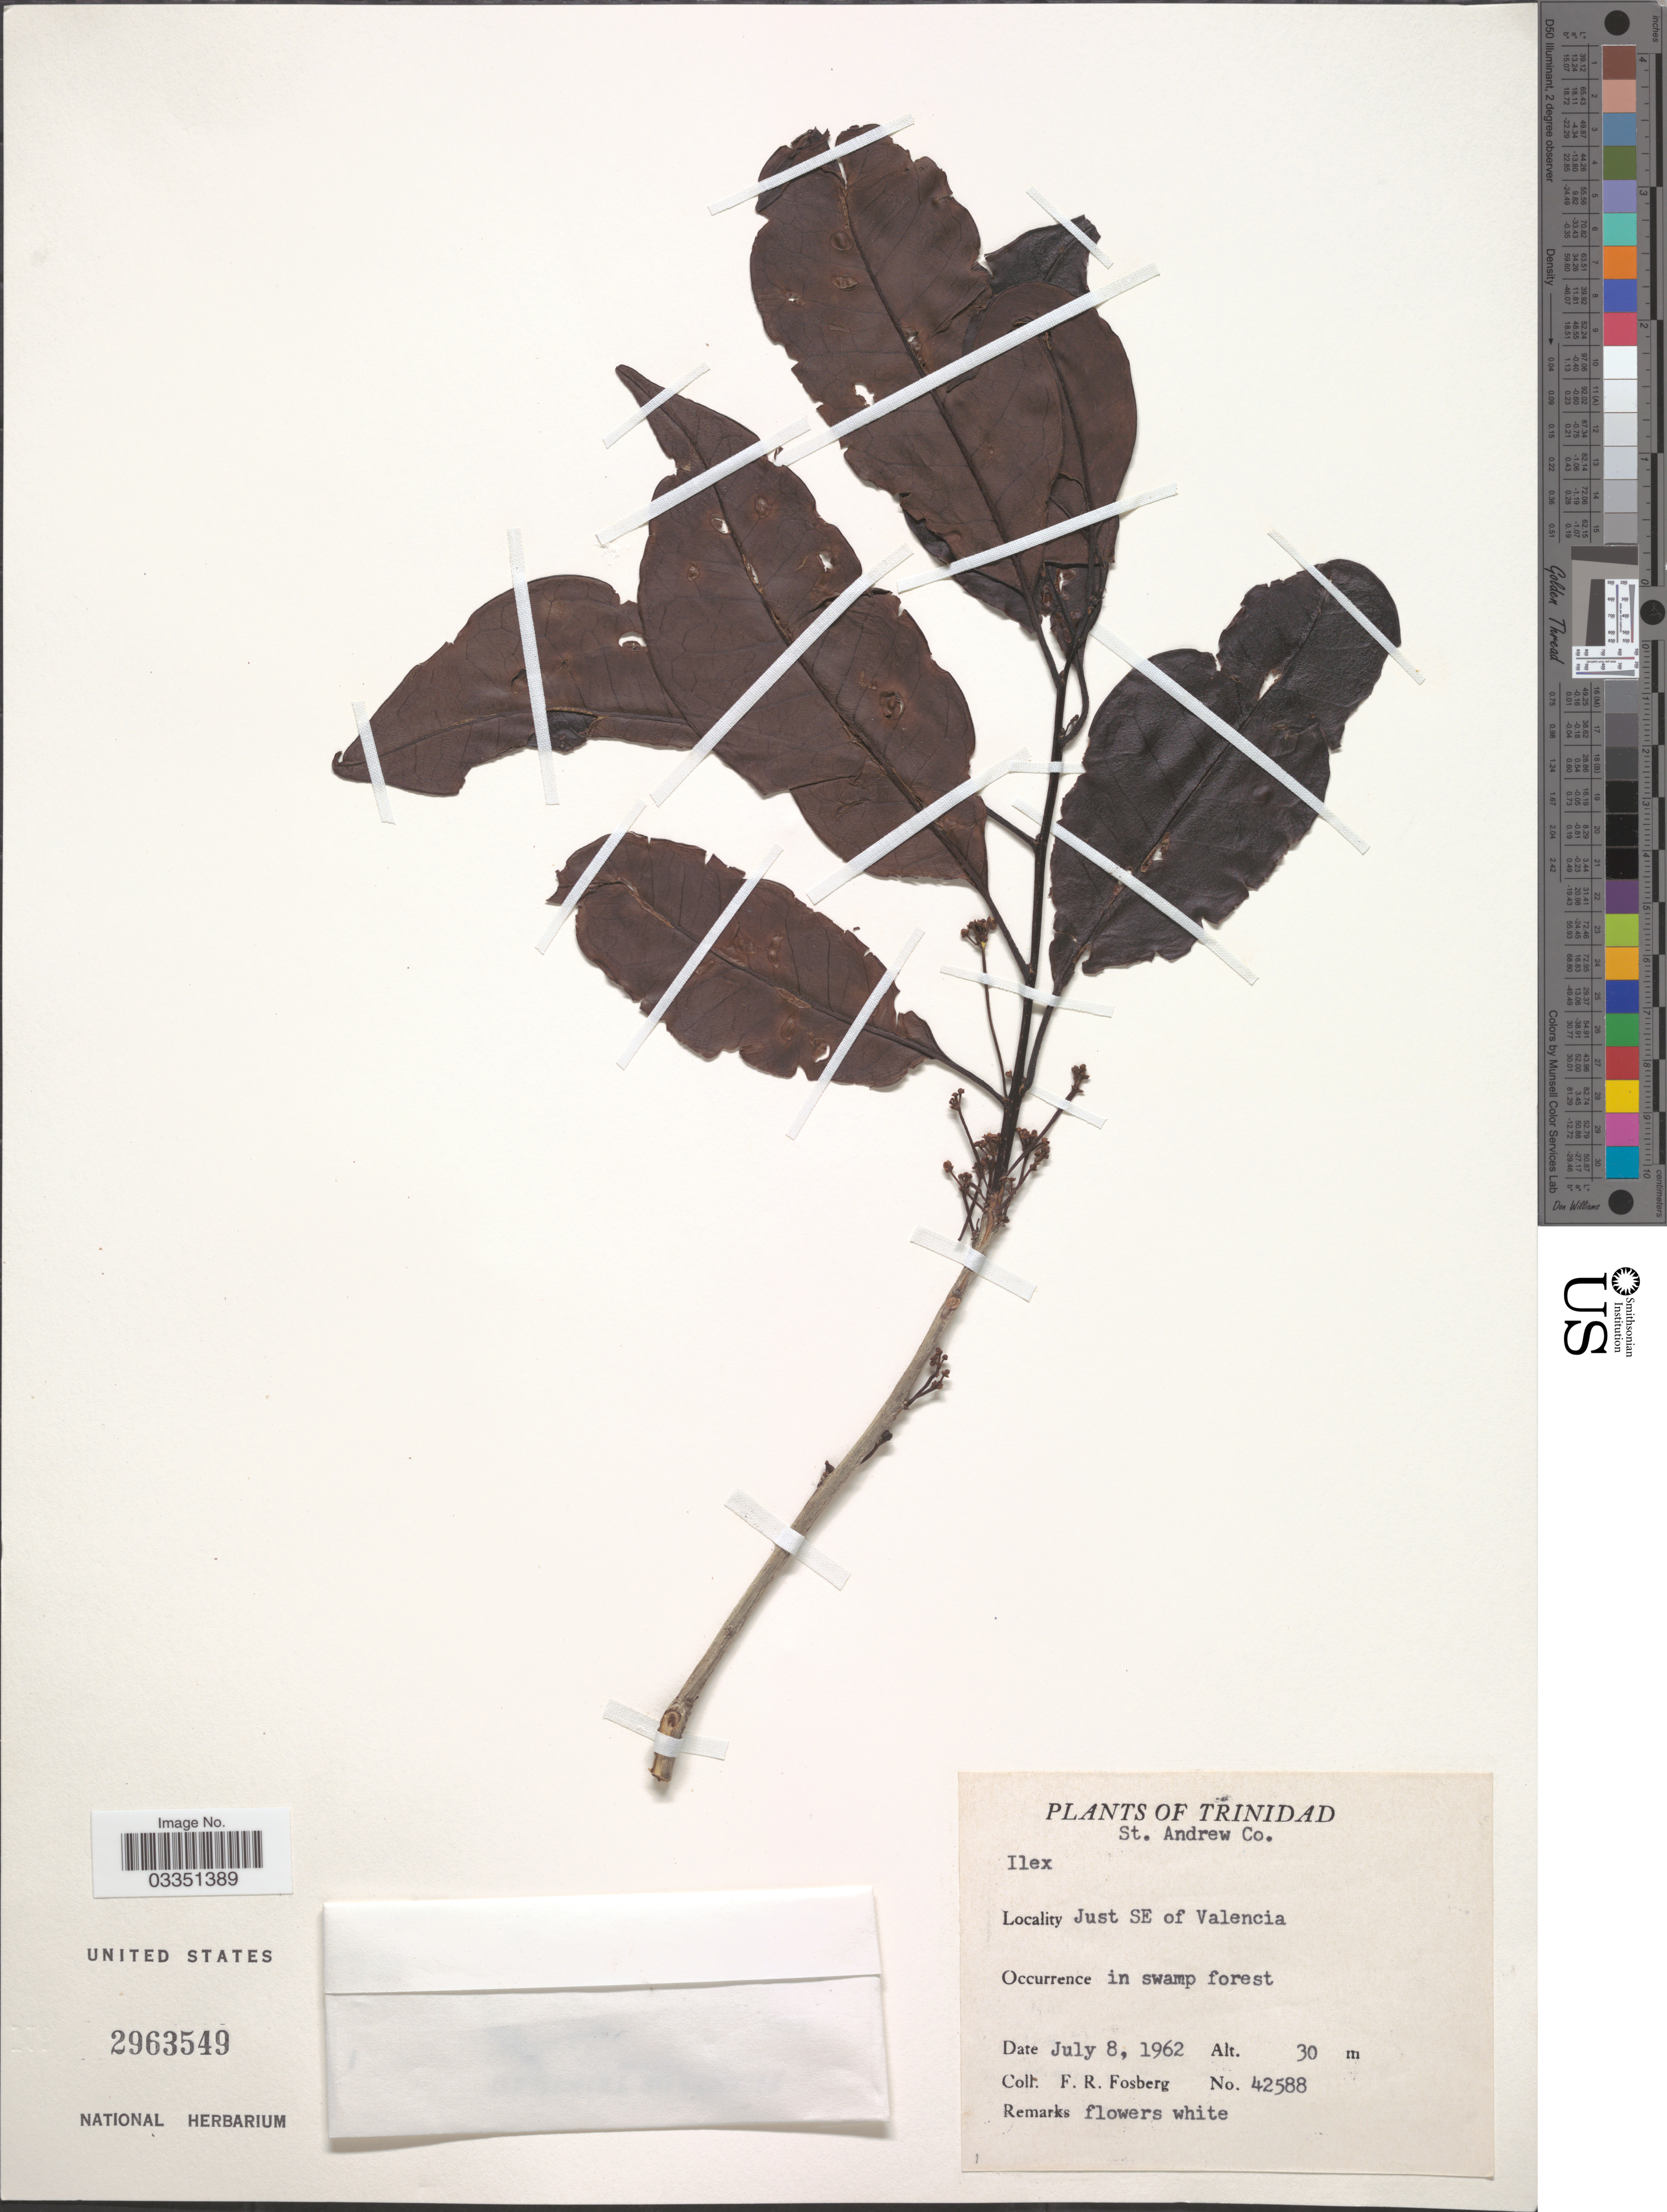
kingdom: Plantae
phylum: Tracheophyta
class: Magnoliopsida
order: Aquifoliales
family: Aquifoliaceae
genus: Ilex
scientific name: Ilex sp.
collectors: F. R. Fosberg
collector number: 42588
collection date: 1962-07-08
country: Trinidad and Tobago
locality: Trinidad. St. Andrew Co. Just SE of Valencia.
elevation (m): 30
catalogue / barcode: US 2963549